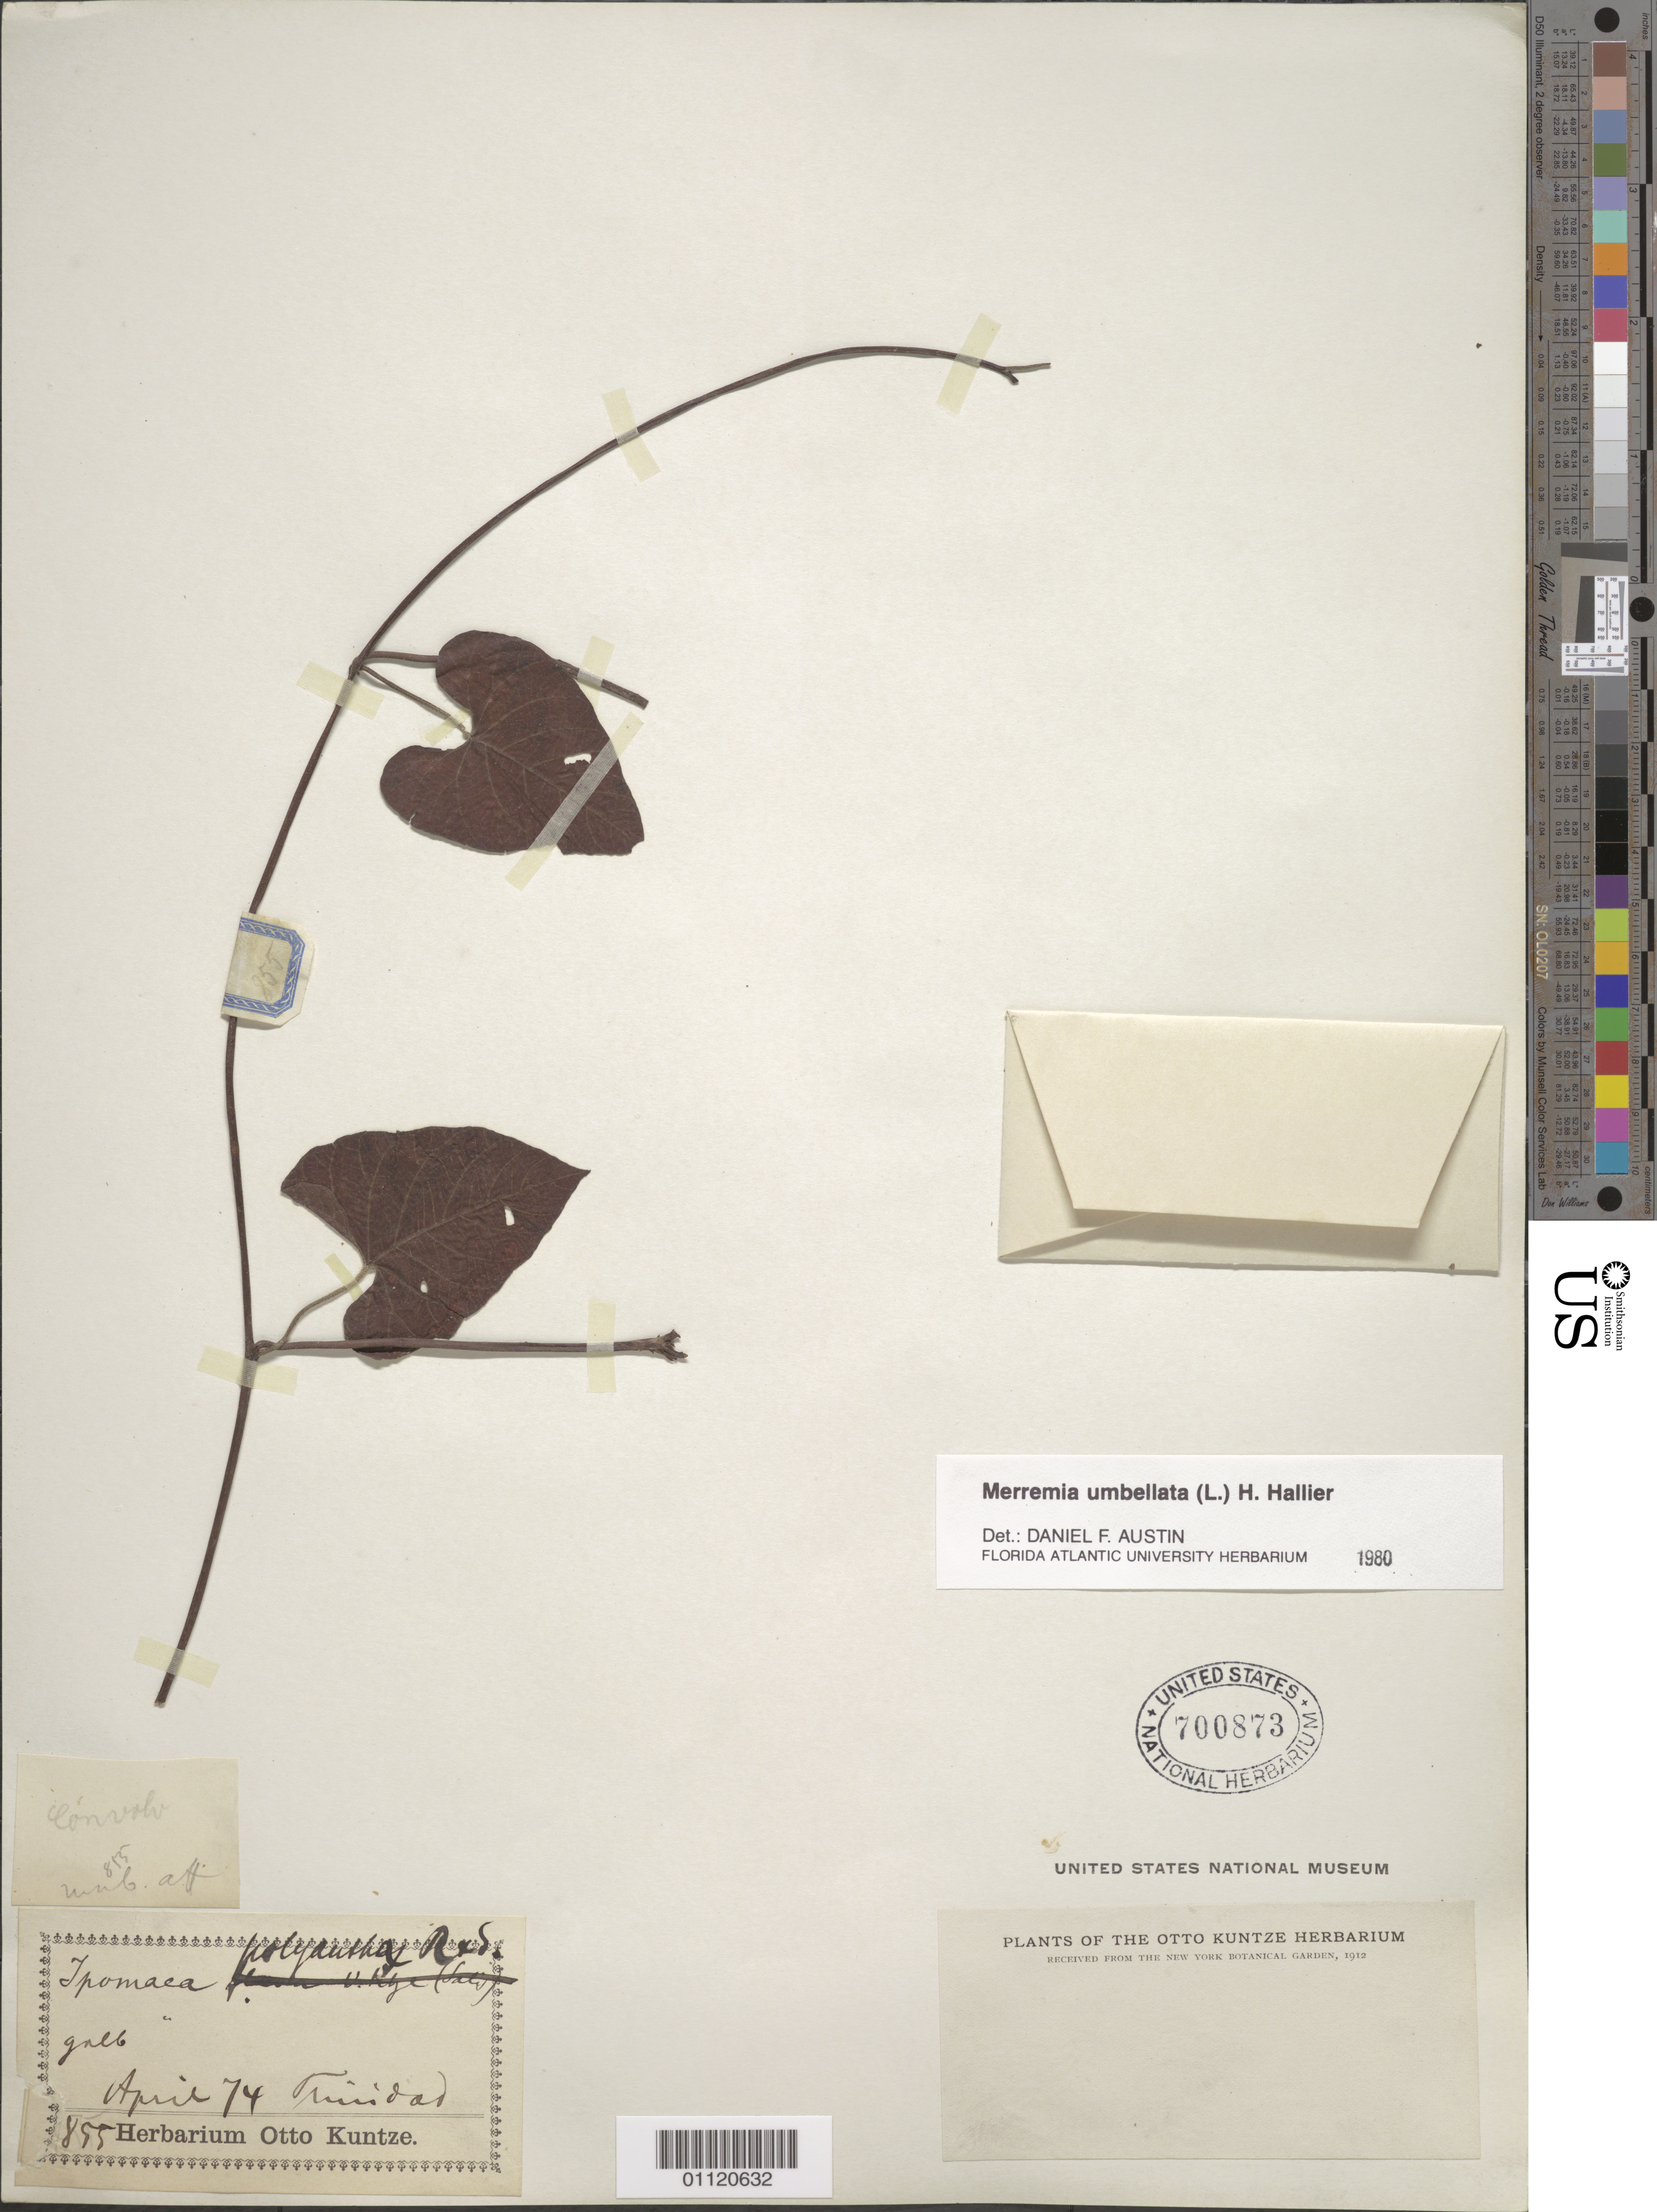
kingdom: Plantae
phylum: Tracheophyta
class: Magnoliopsida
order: Solanales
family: Convolvulaceae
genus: Camonea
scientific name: Camonea umbellata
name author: (L.) A. R. Simões & Staples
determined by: Strong, Mark T., (BOT), Smithsonian Institution - National Museum of Natural History (UNITED STATES)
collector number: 855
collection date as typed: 01 Apr 1874 to 30 Apr 1874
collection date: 1874-04-01/1874-04-30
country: Trinidad and Tobago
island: Trinidad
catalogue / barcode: US 700873